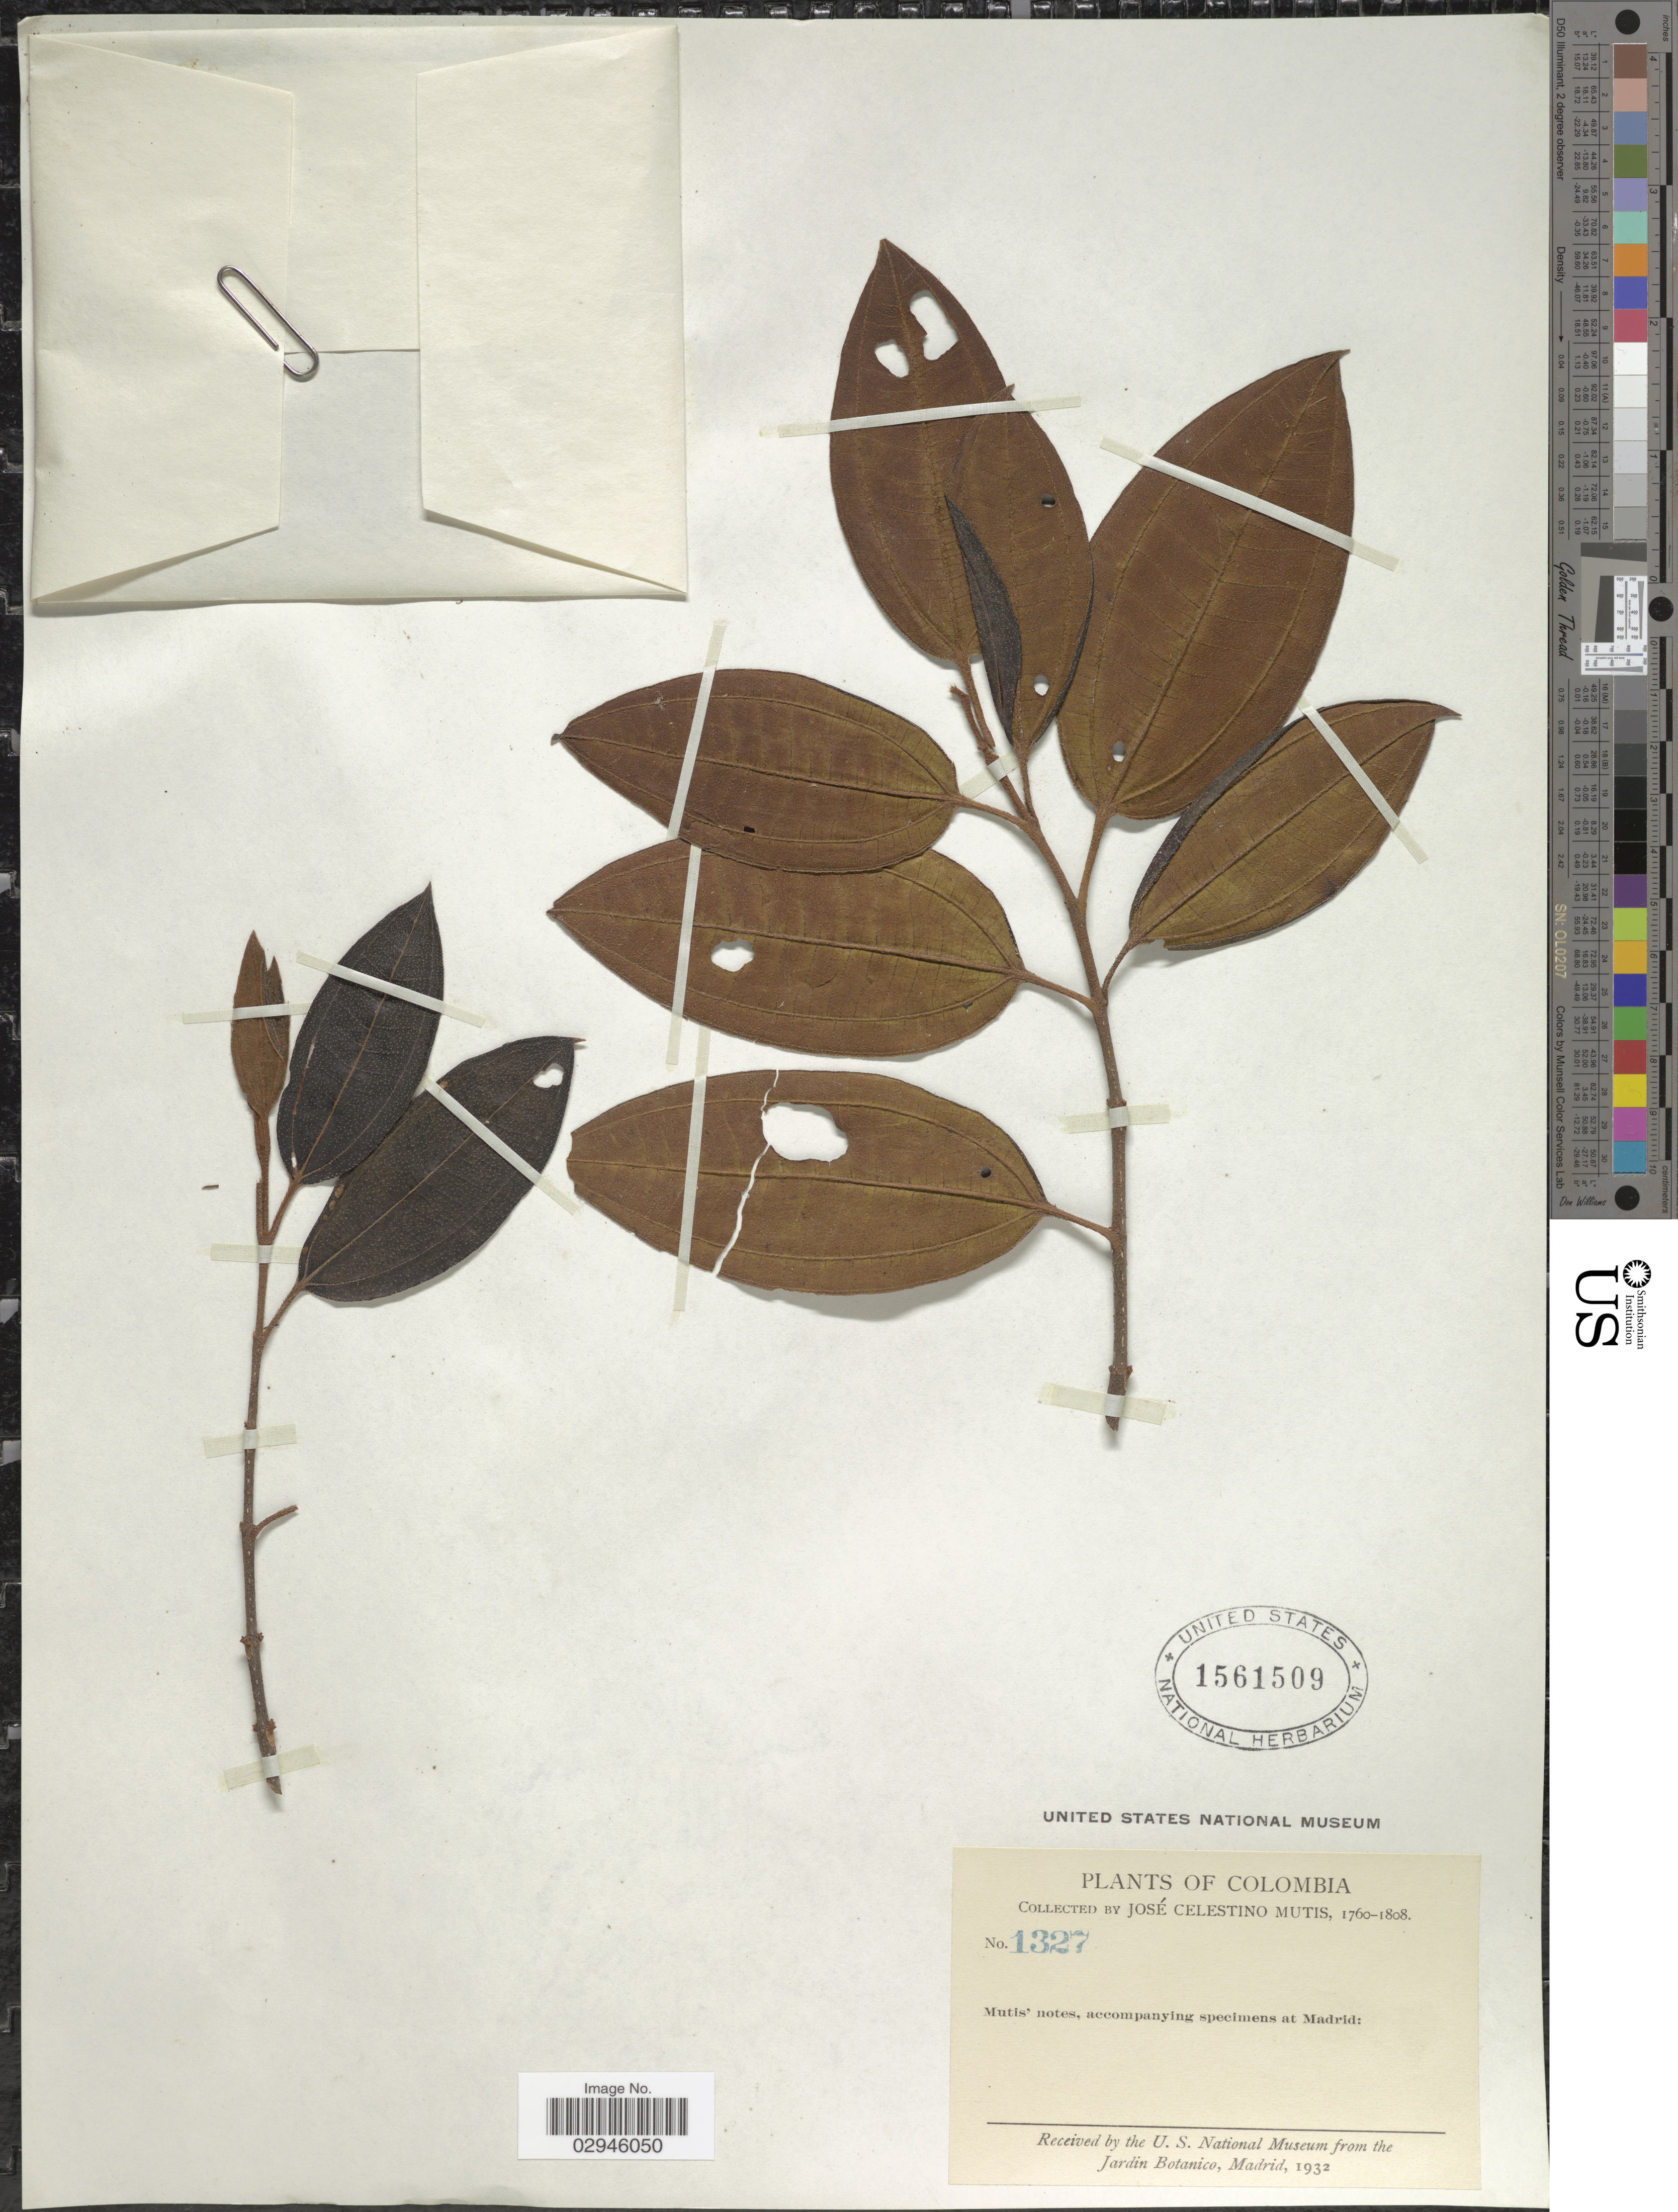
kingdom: Plantae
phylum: Tracheophyta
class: Magnoliopsida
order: Myrtales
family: Melastomataceae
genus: Miconia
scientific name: Miconia sp.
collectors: J. C. B. Mutis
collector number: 1327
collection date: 1760/1808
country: Colombia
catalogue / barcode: US 1561509